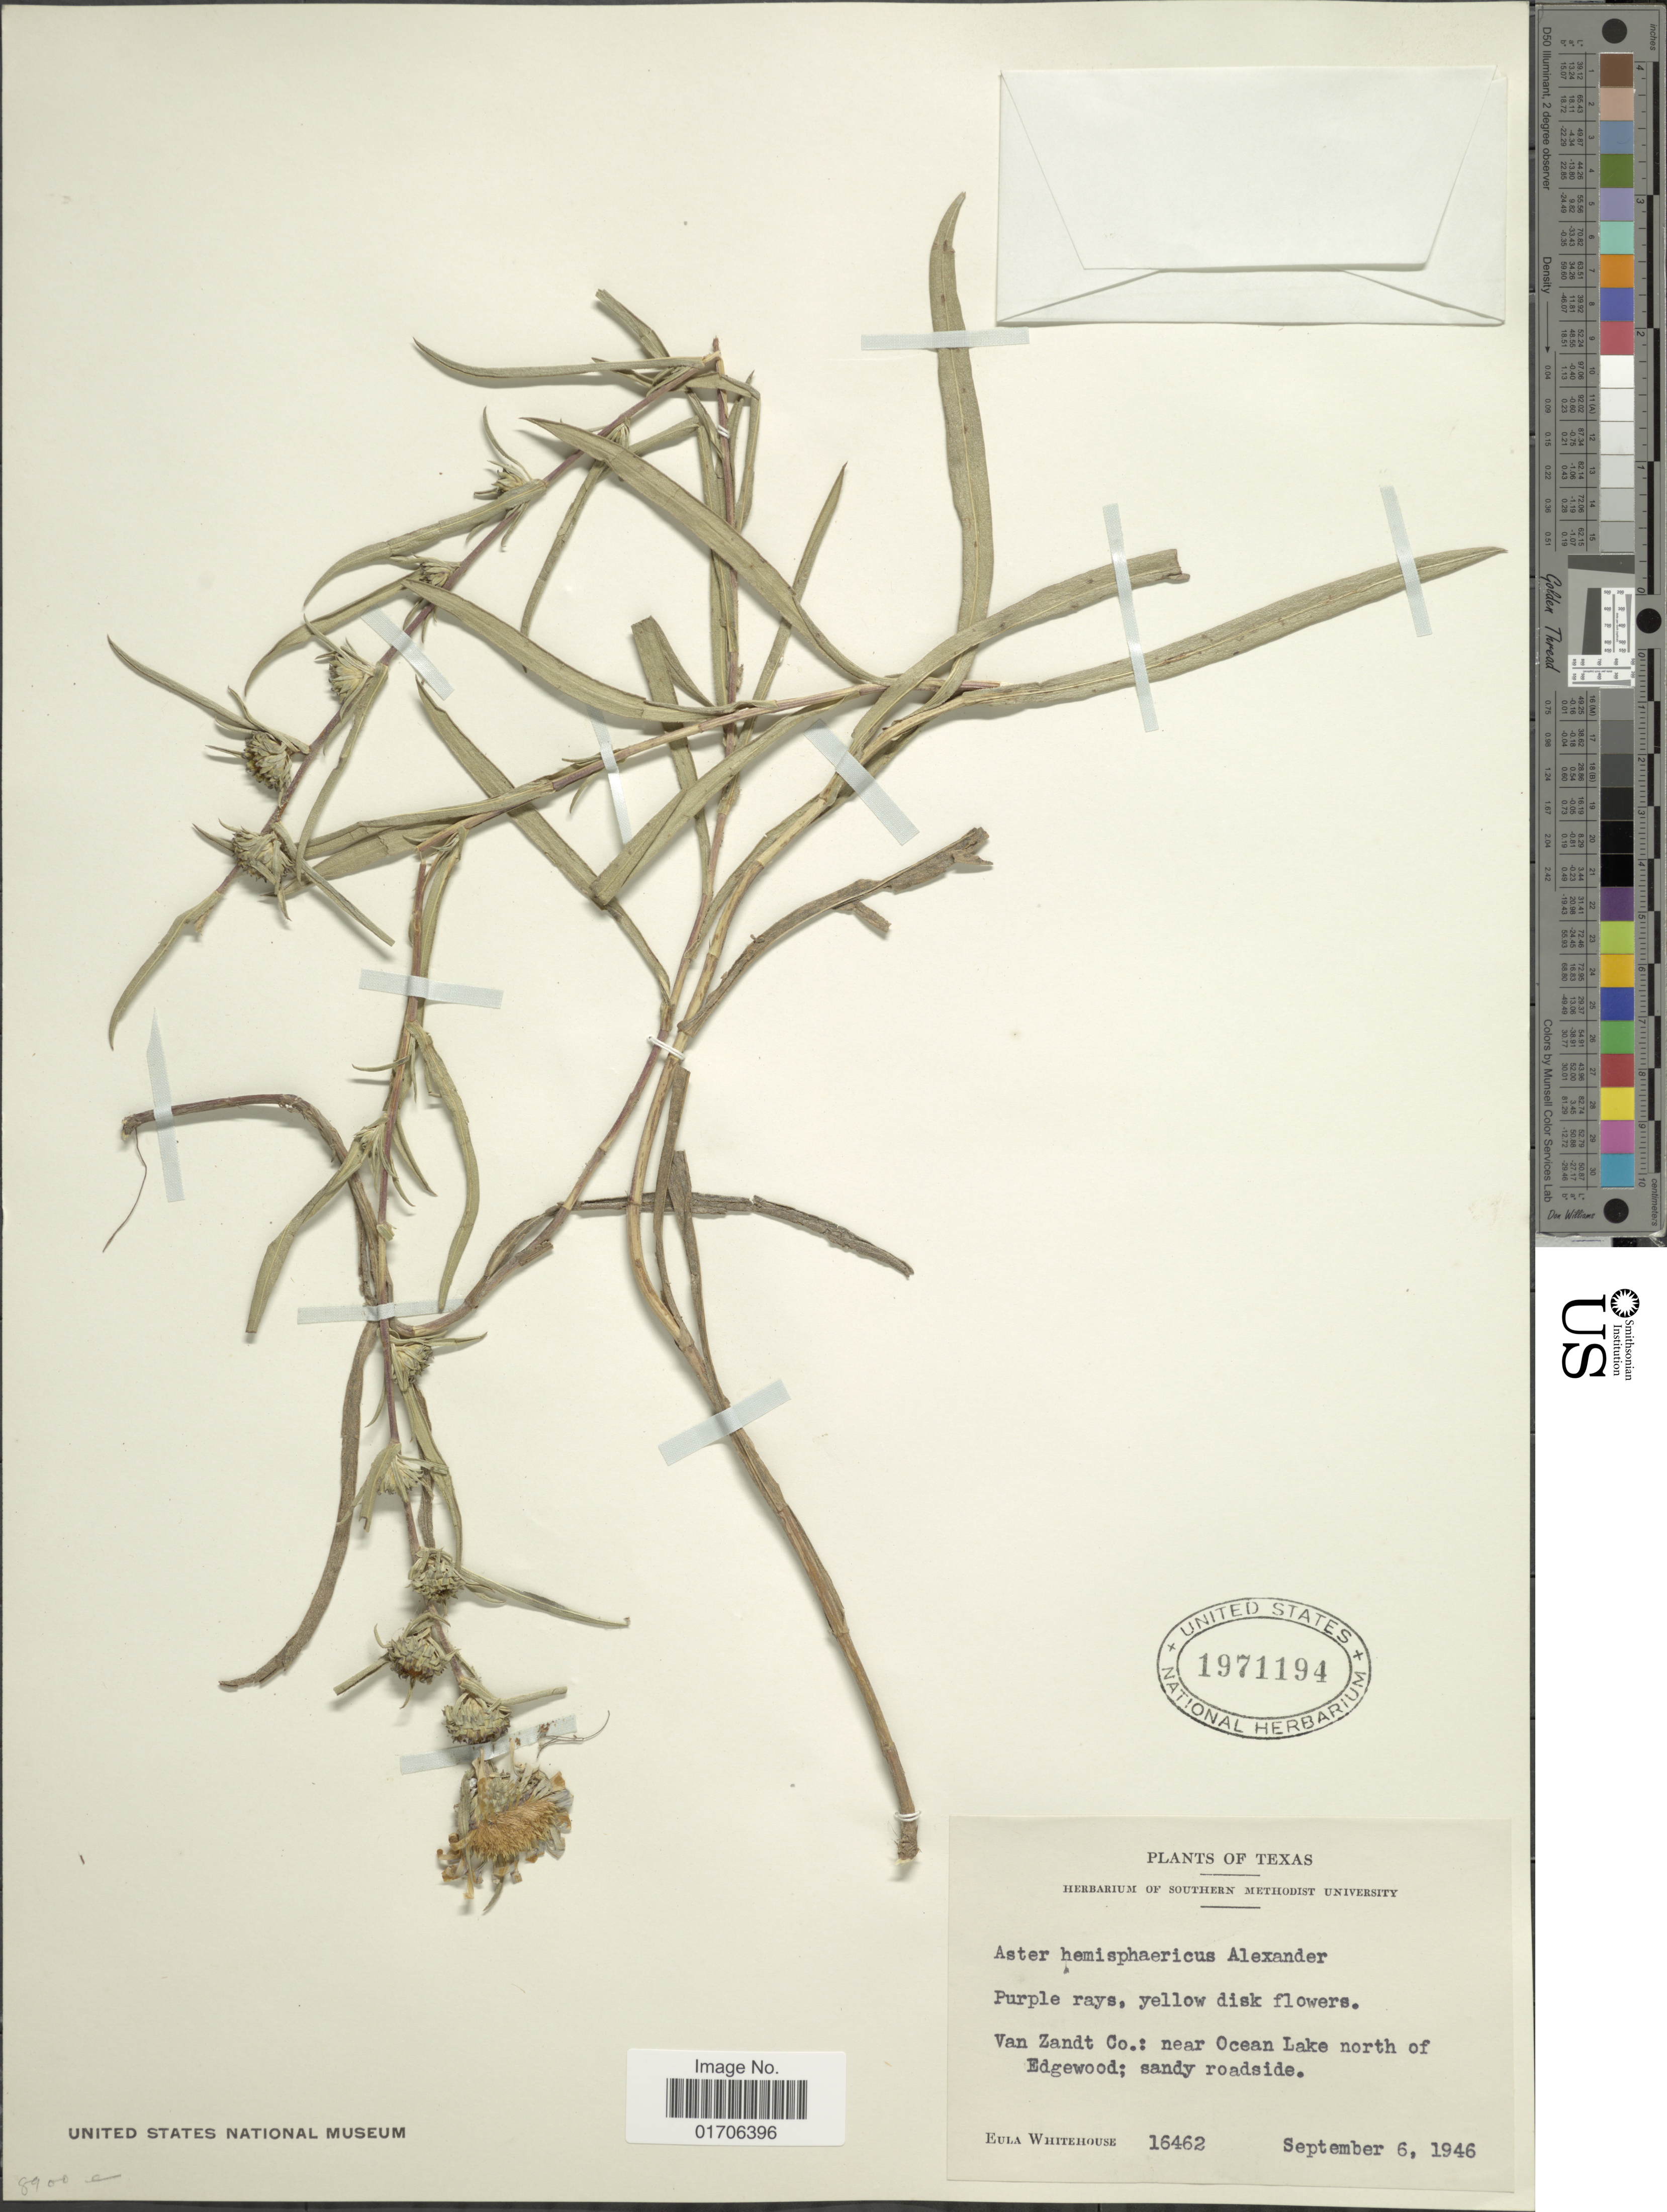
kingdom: Plantae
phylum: Tracheophyta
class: Magnoliopsida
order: Asterales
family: Asteraceae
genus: Eurybia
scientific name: Eurybia hemispherica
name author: G.L. Nesom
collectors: E. Whitehouse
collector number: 16462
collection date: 1946-09-06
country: United States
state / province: Texas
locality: Texas. Van Zandt Co.: near Ocean Lake north of Edgewood; sandy roadside.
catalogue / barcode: US 1971194